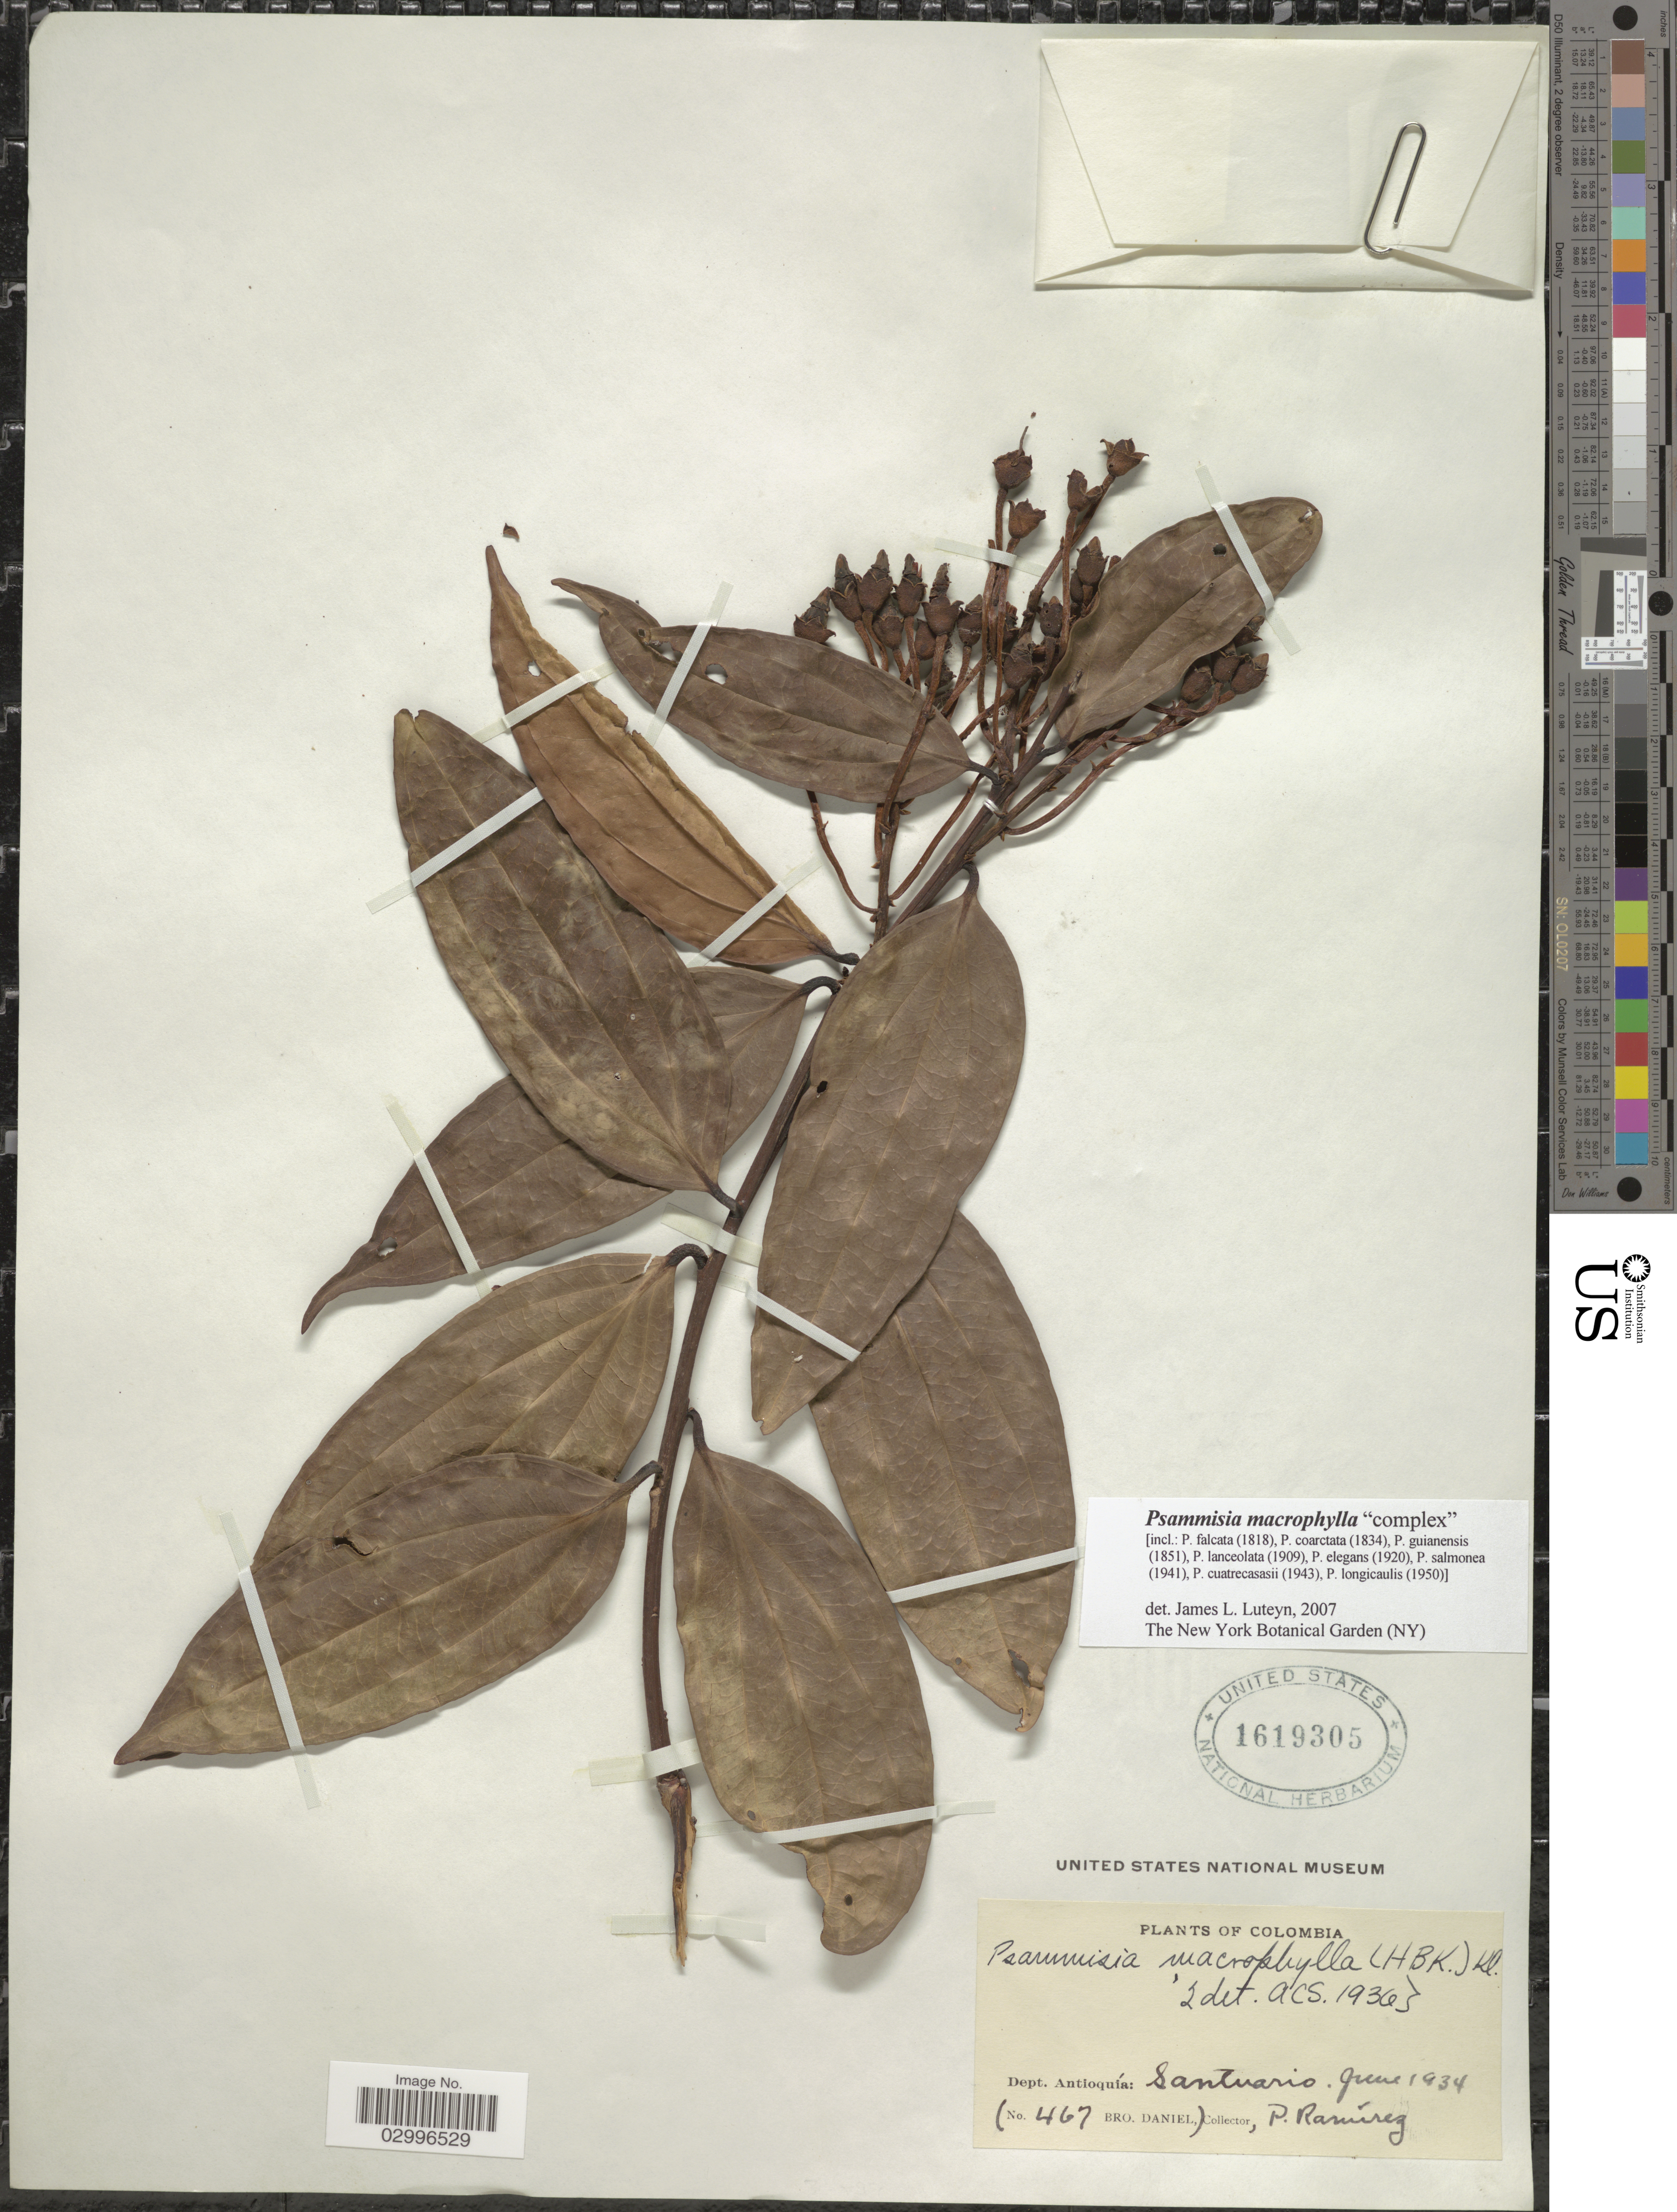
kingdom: Plantae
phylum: Tracheophyta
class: Magnoliopsida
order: Ericales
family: Ericaceae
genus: Psammisia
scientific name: Psammisia macrophylla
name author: (Kunth) Klotzsch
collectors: Bro. Daniel & P. Ramírez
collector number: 467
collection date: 1934-06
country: Colombia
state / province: Antioquia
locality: Dept. Antioquía: Santuario.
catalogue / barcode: US 1619305